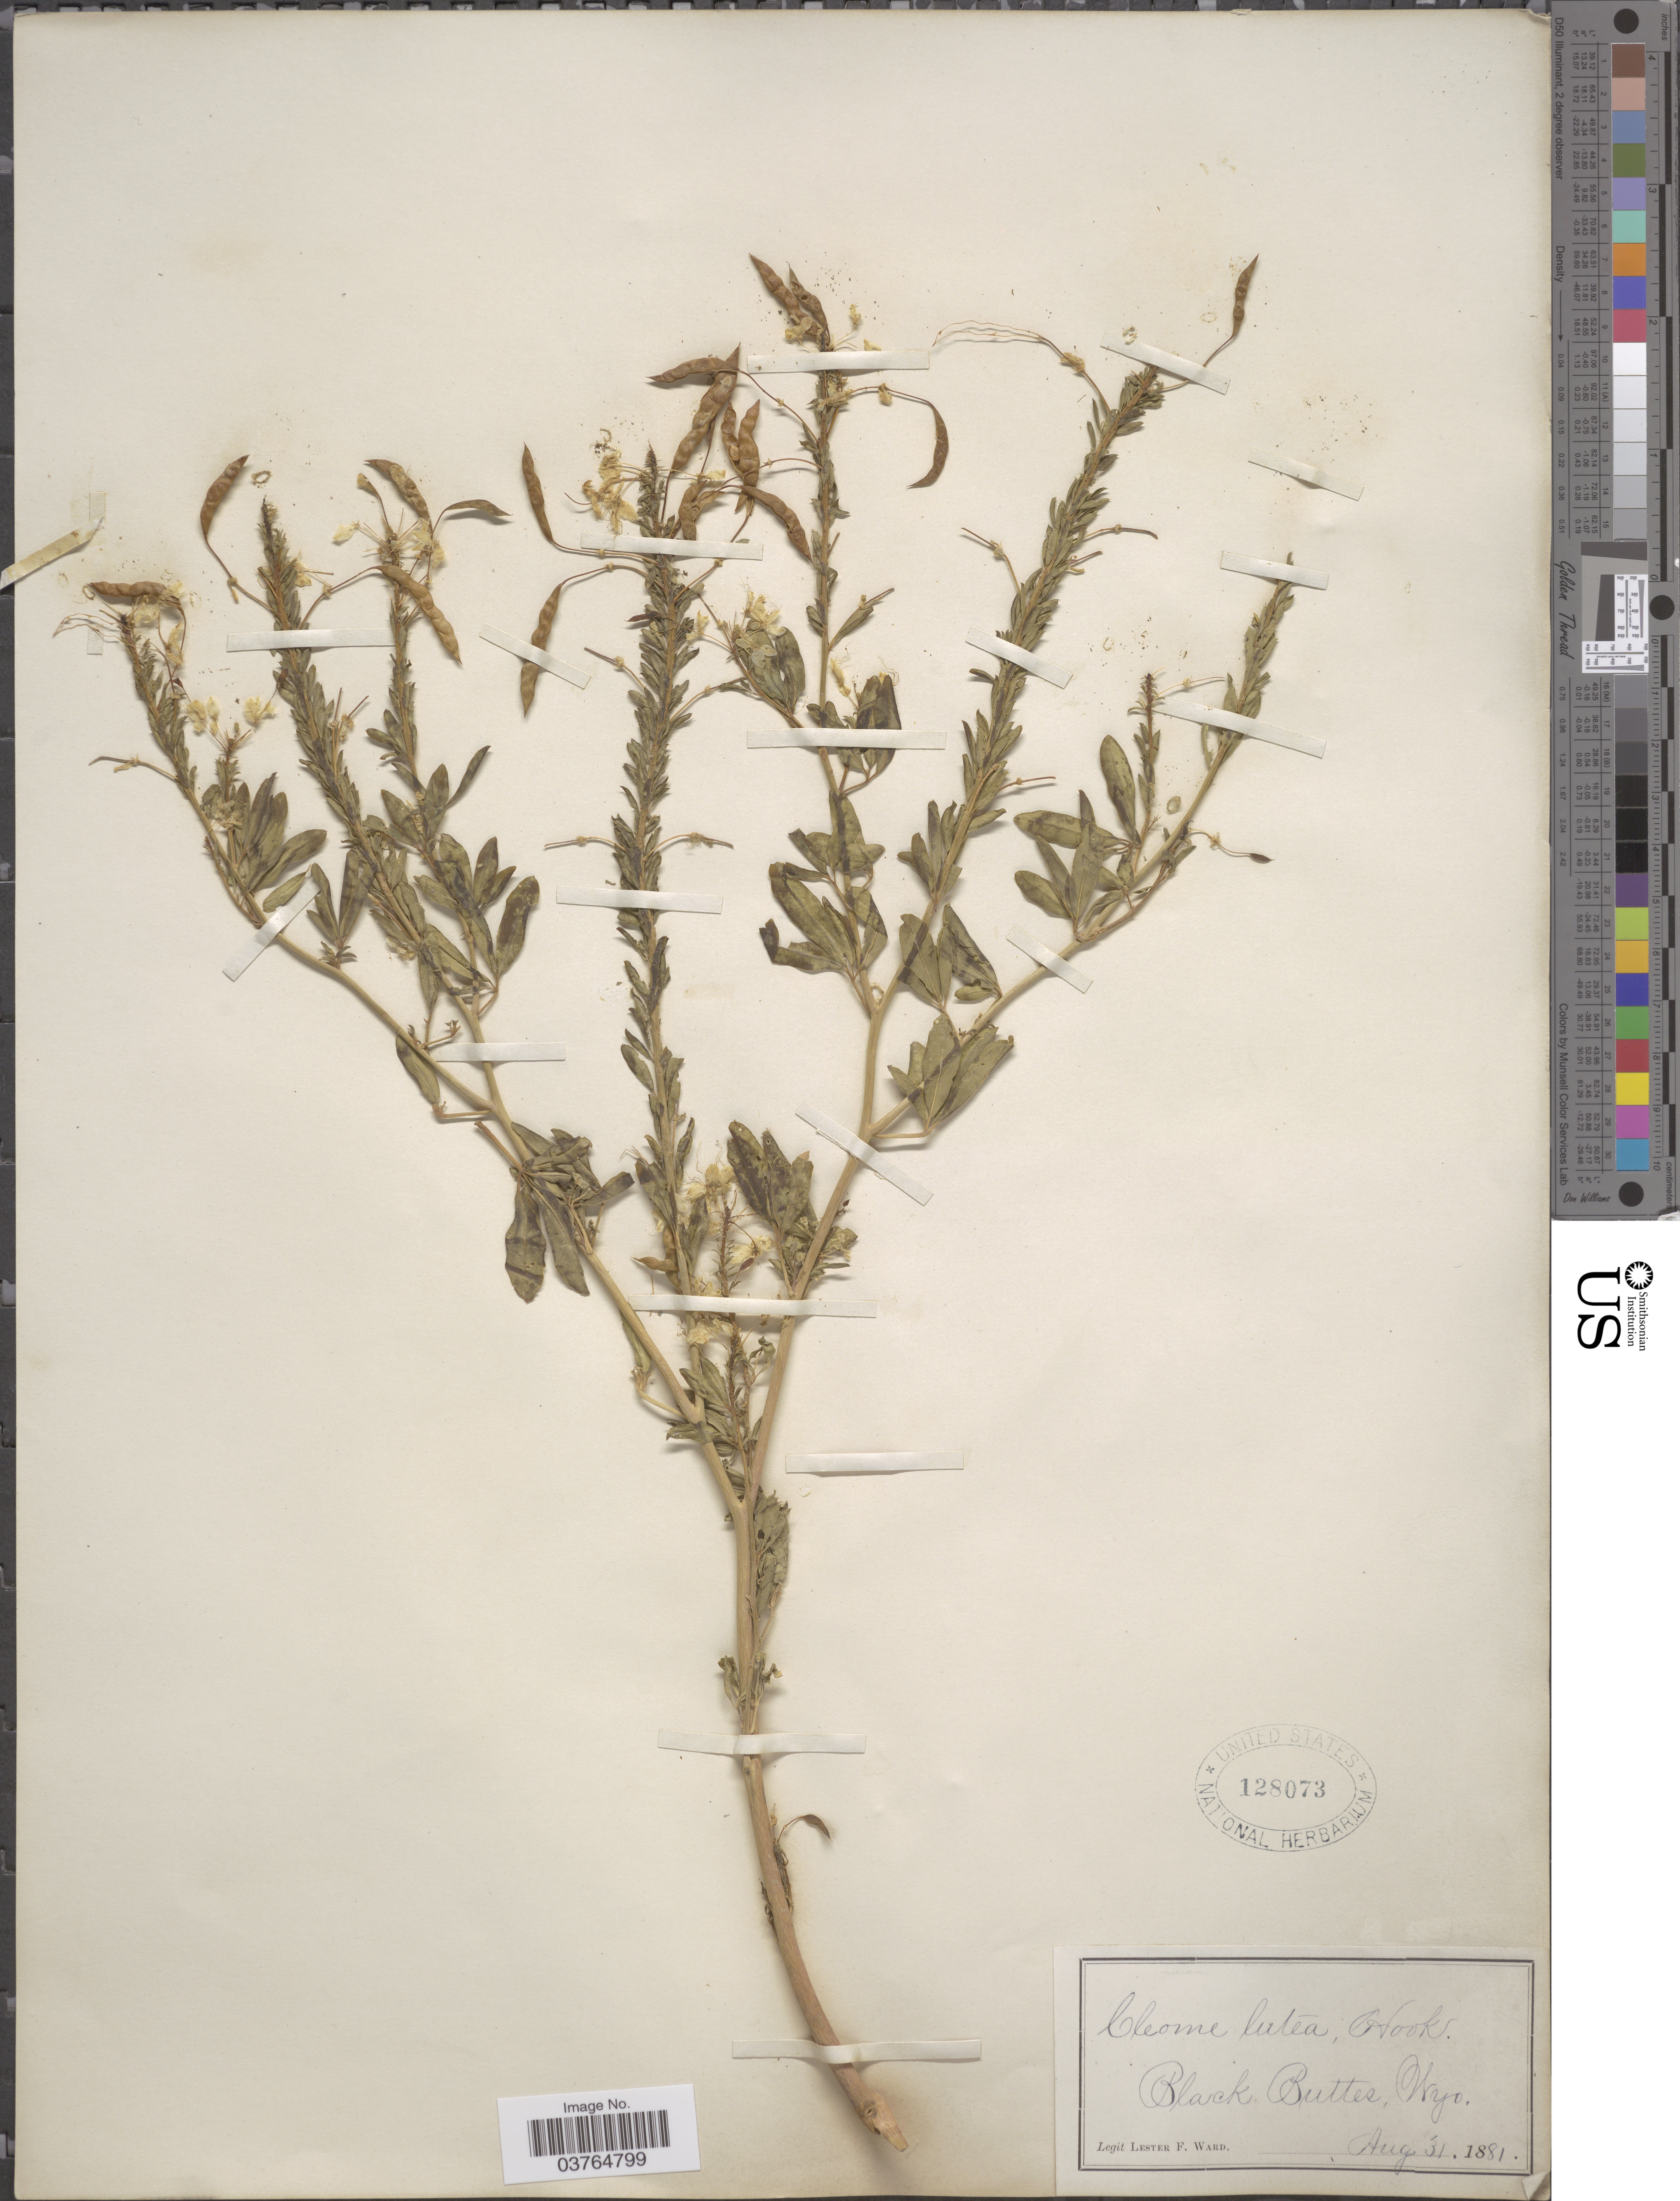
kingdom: Plantae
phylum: Tracheophyta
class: Magnoliopsida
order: Brassicales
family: Cleomaceae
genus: Cleomella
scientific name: Cleomella lutea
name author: (Hook.) Roalson & J.C. Hall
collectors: L. F. Ward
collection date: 1881-08-31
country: United States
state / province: Wyoming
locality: Black Buttes.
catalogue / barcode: US 128073